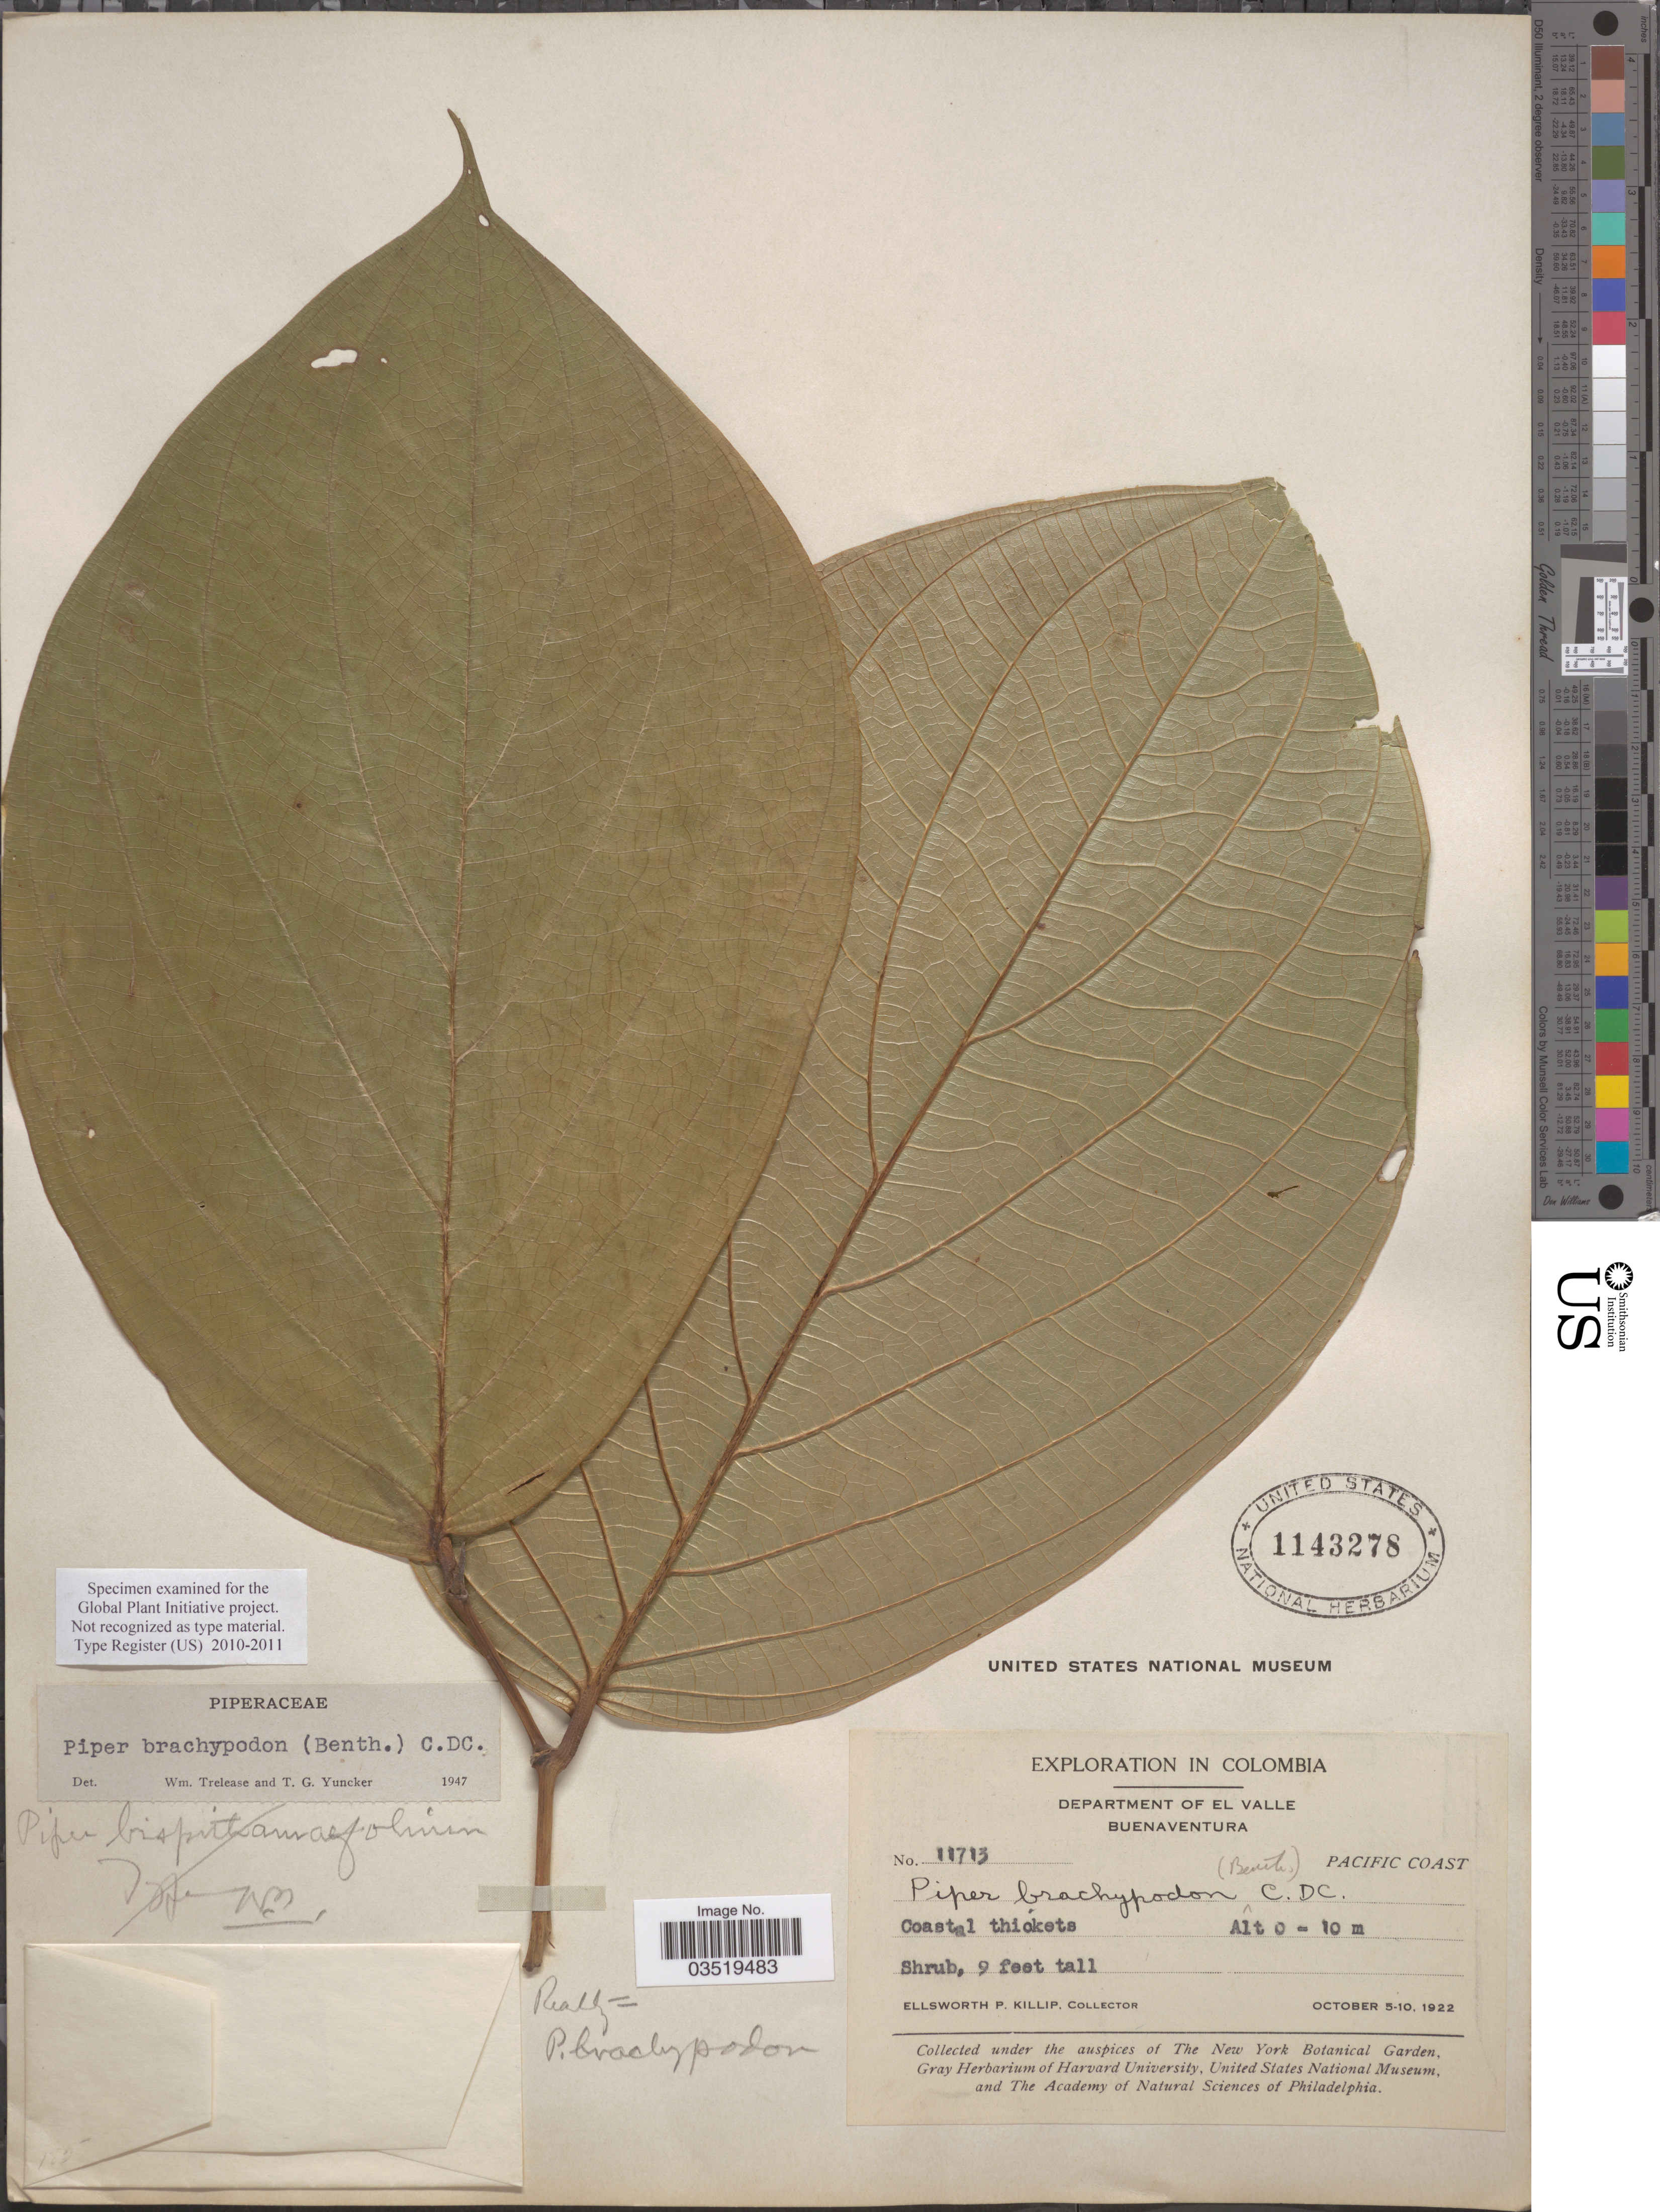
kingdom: Plantae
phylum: Tracheophyta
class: Magnoliopsida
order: Piperales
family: Piperaceae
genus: Piper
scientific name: Piper brachypodon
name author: (Benth.) C. DC.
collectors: E. P. Killip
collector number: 11713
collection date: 1922-10-05/1922-10-10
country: Colombia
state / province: Valle del Cauca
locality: Departamento of El Valle. Buenaventura. Pacific Coast.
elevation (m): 0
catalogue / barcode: US 1143278